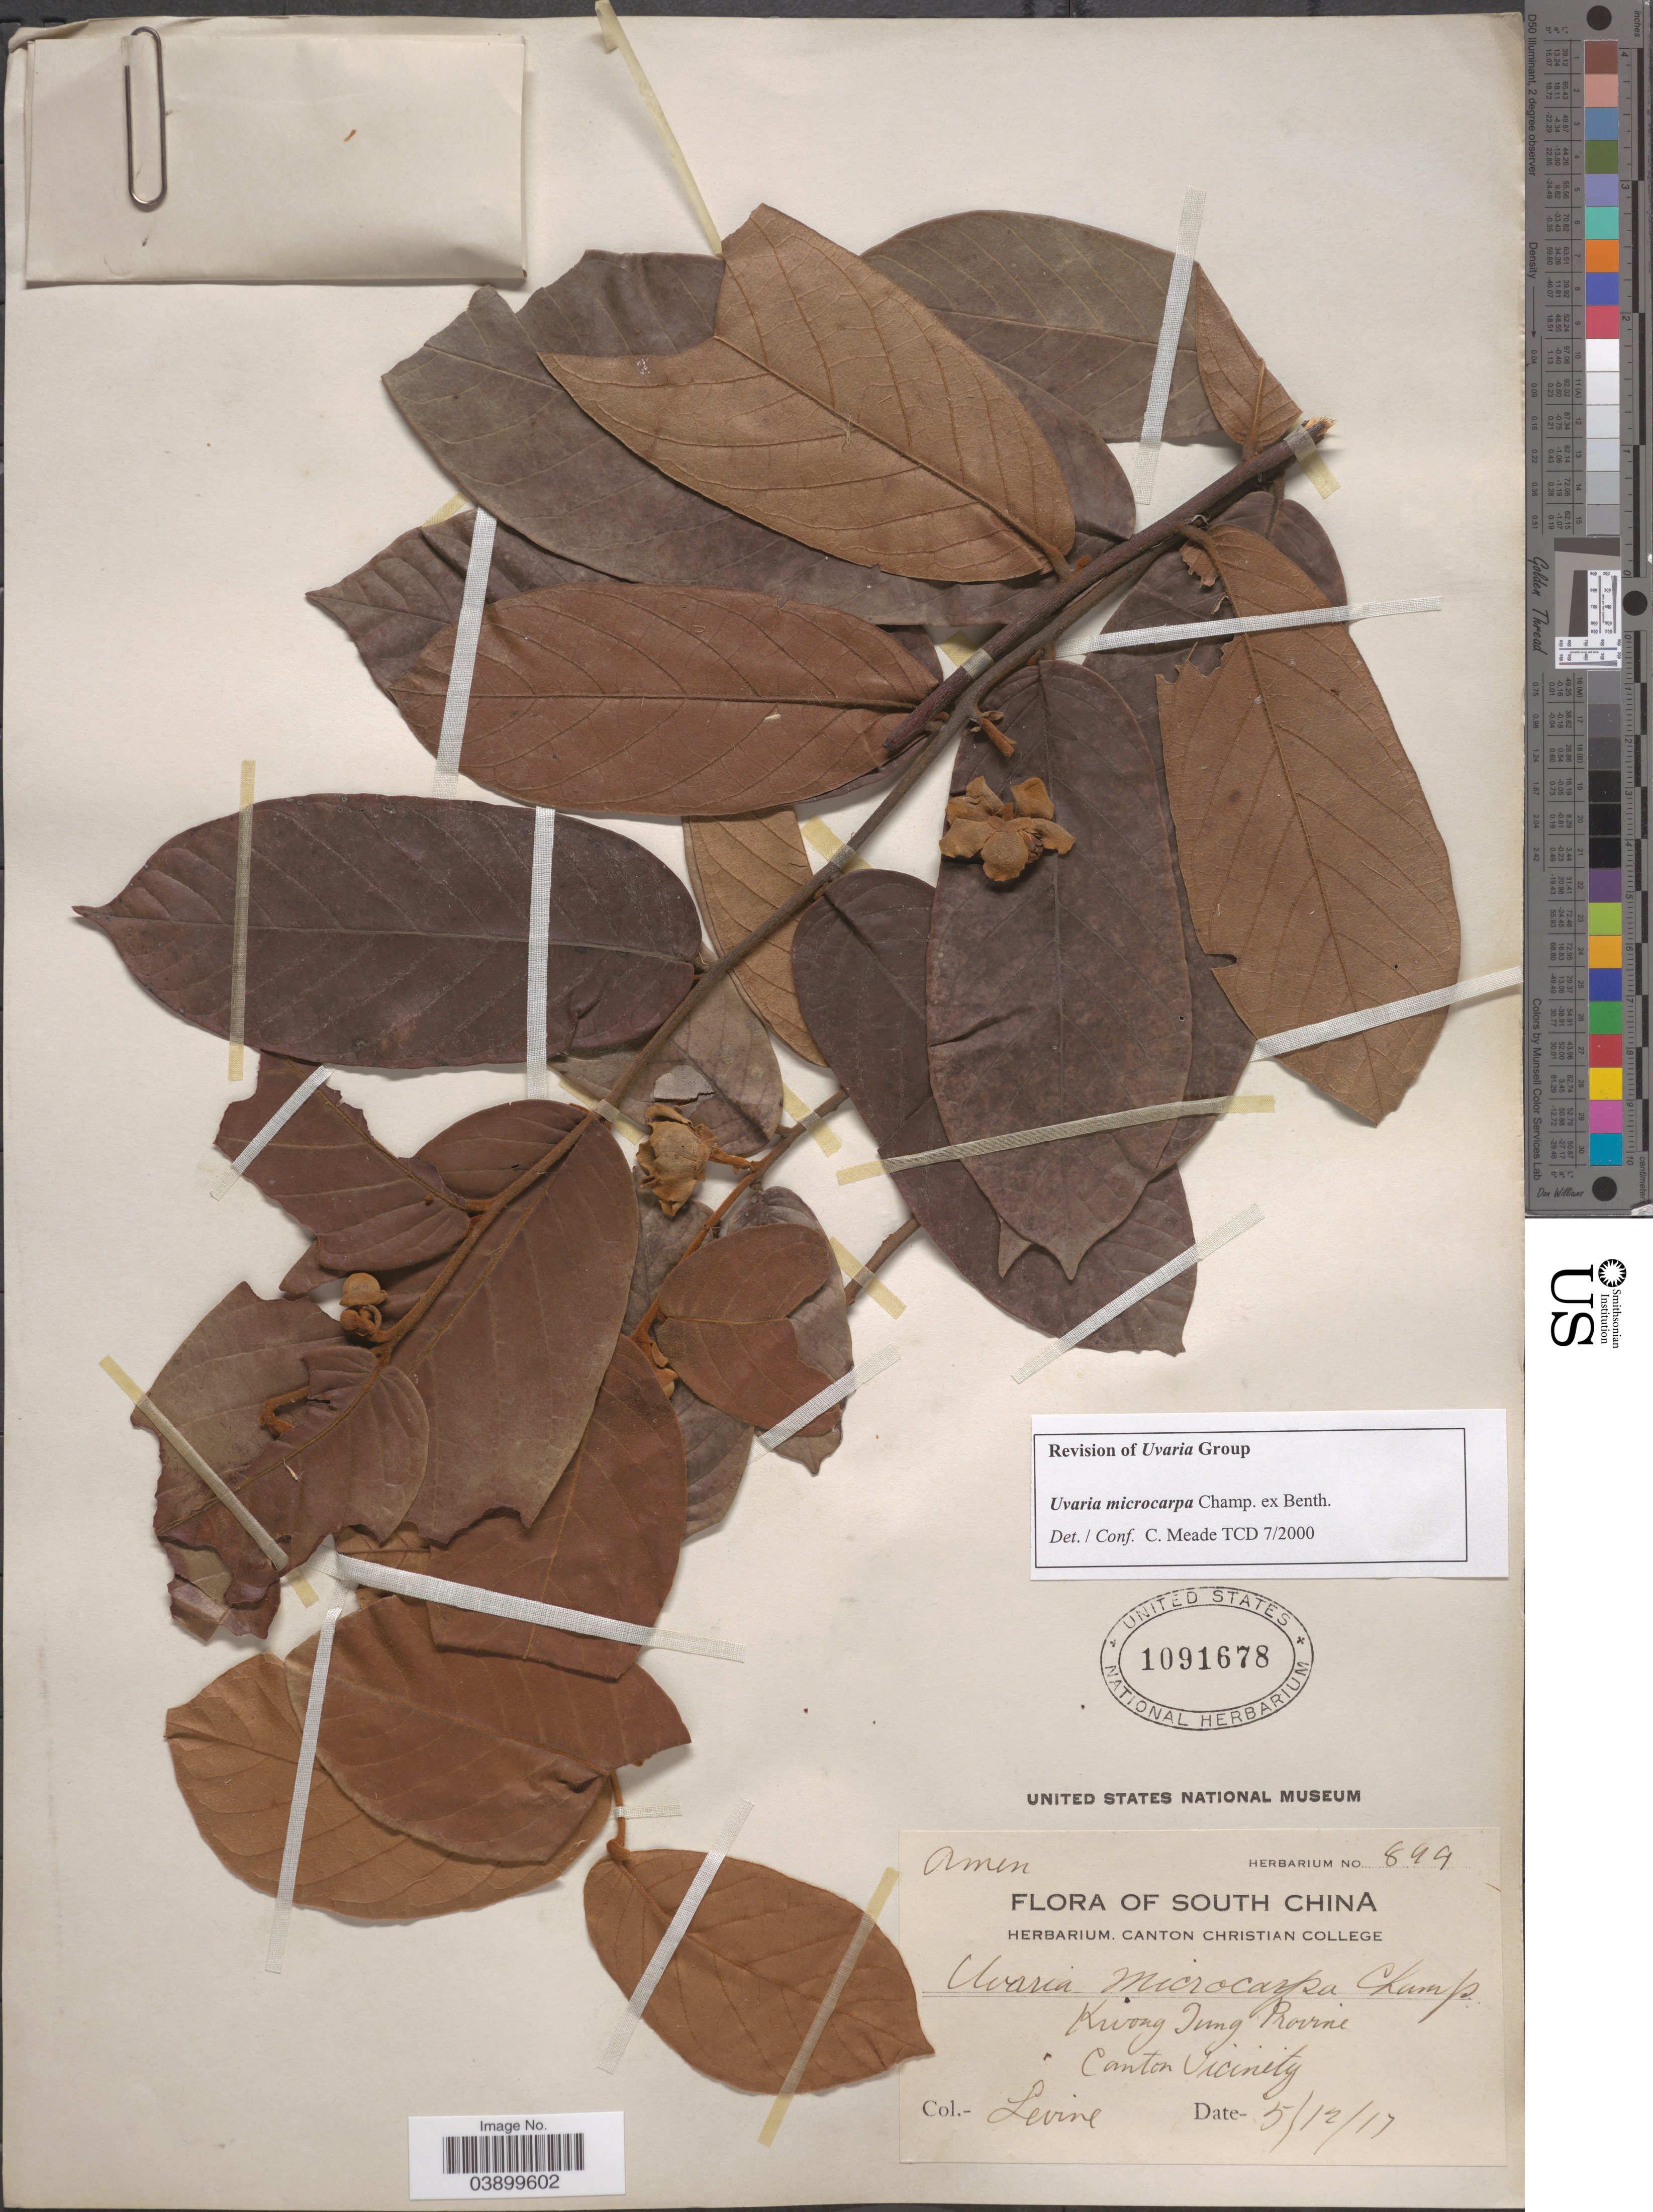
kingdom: Plantae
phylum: Tracheophyta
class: Magnoliopsida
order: Magnoliales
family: Annonaceae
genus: Uvaria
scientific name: Uvaria microcarpa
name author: Champ. ex Benth.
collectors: -. Levine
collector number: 899*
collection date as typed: Transcribed d/m/y: 5/12/17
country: China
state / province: Guangdong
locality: South China. Kwong Tung Province. Canton Vicinity.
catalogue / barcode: US 1091678